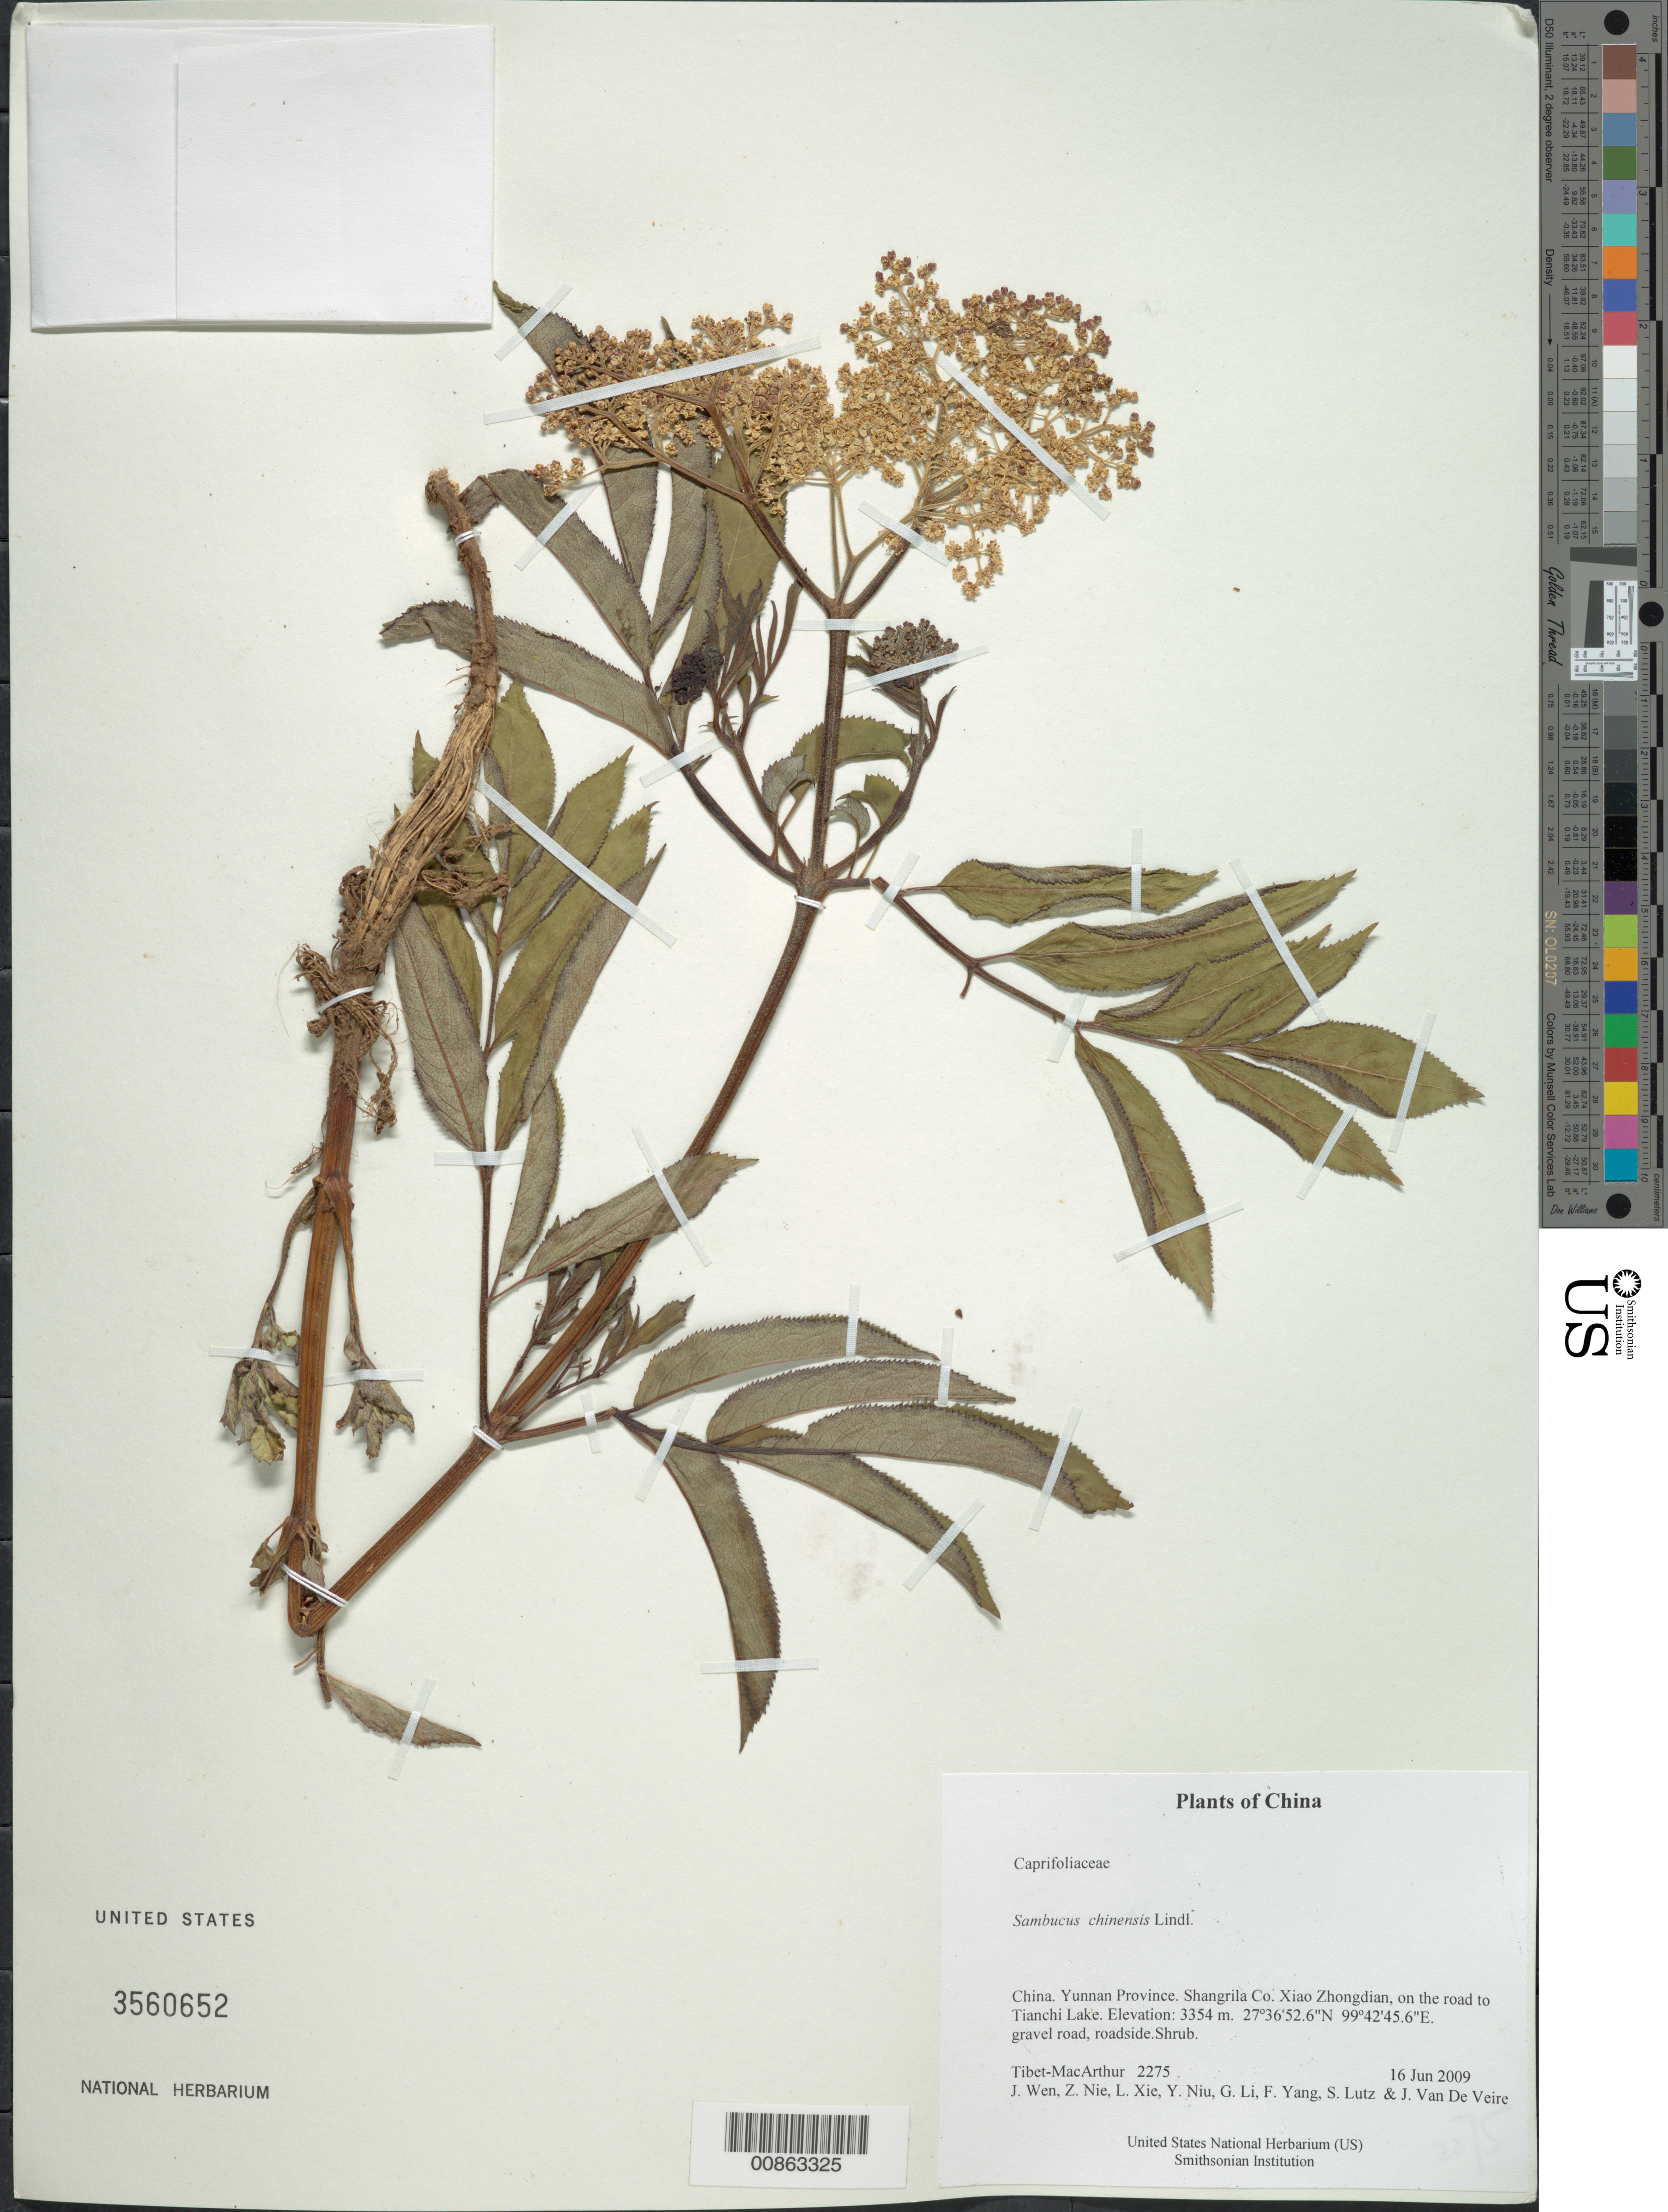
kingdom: Plantae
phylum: Tracheophyta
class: Magnoliopsida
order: Dipsacales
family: Viburnaceae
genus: Sambucus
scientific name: Sambucus javanica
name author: Blume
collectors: Tibet-MacArthur, J. Wen, Z. Nie, L. Xie & et al.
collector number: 2275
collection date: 2009-06-16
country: China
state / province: Yunnan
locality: Yunnan Province. Shangrila Co. Xiao Zhongdian, on the road to Tianchi Lake.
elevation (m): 3354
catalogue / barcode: US 3560652